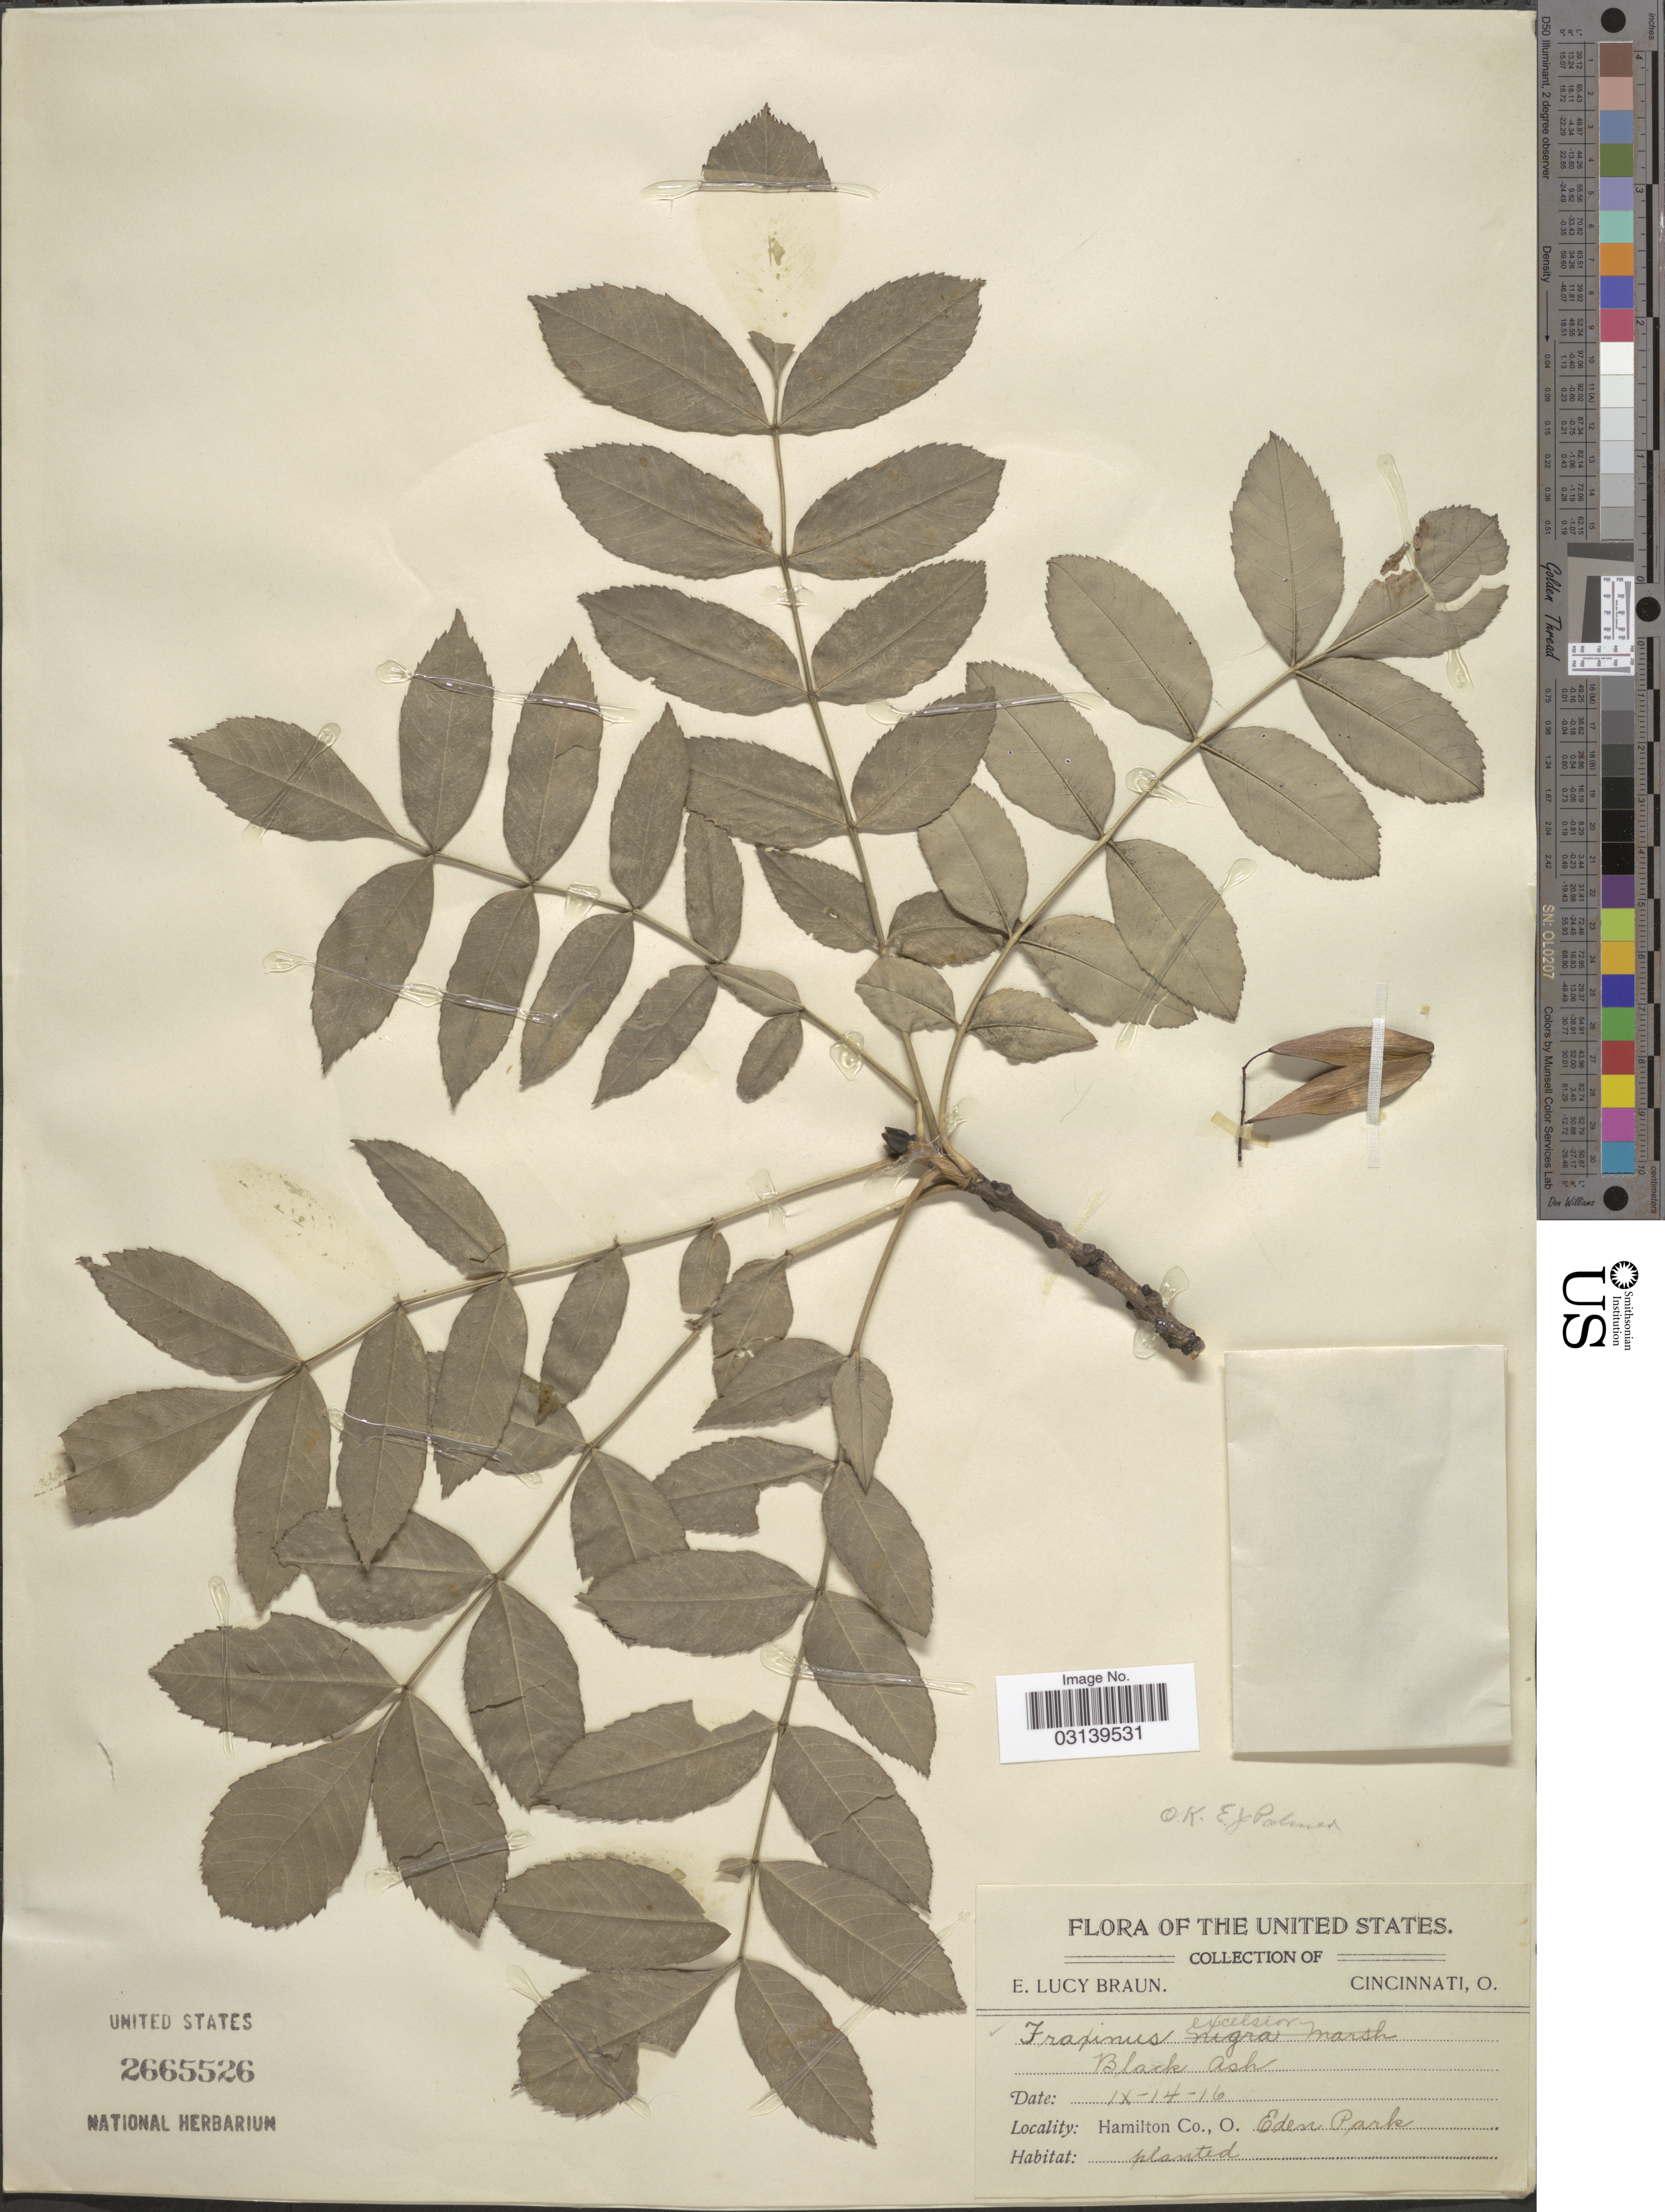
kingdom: Plantae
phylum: Tracheophyta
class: Magnoliopsida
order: Lamiales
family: Oleaceae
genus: Fraxinus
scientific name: Fraxinus excelsior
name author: L.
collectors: E. Braun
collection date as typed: Transcribed d/m/y: 14/9/16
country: United States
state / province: Ohio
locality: Hamilton Co., Eden Park.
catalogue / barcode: US 2665526